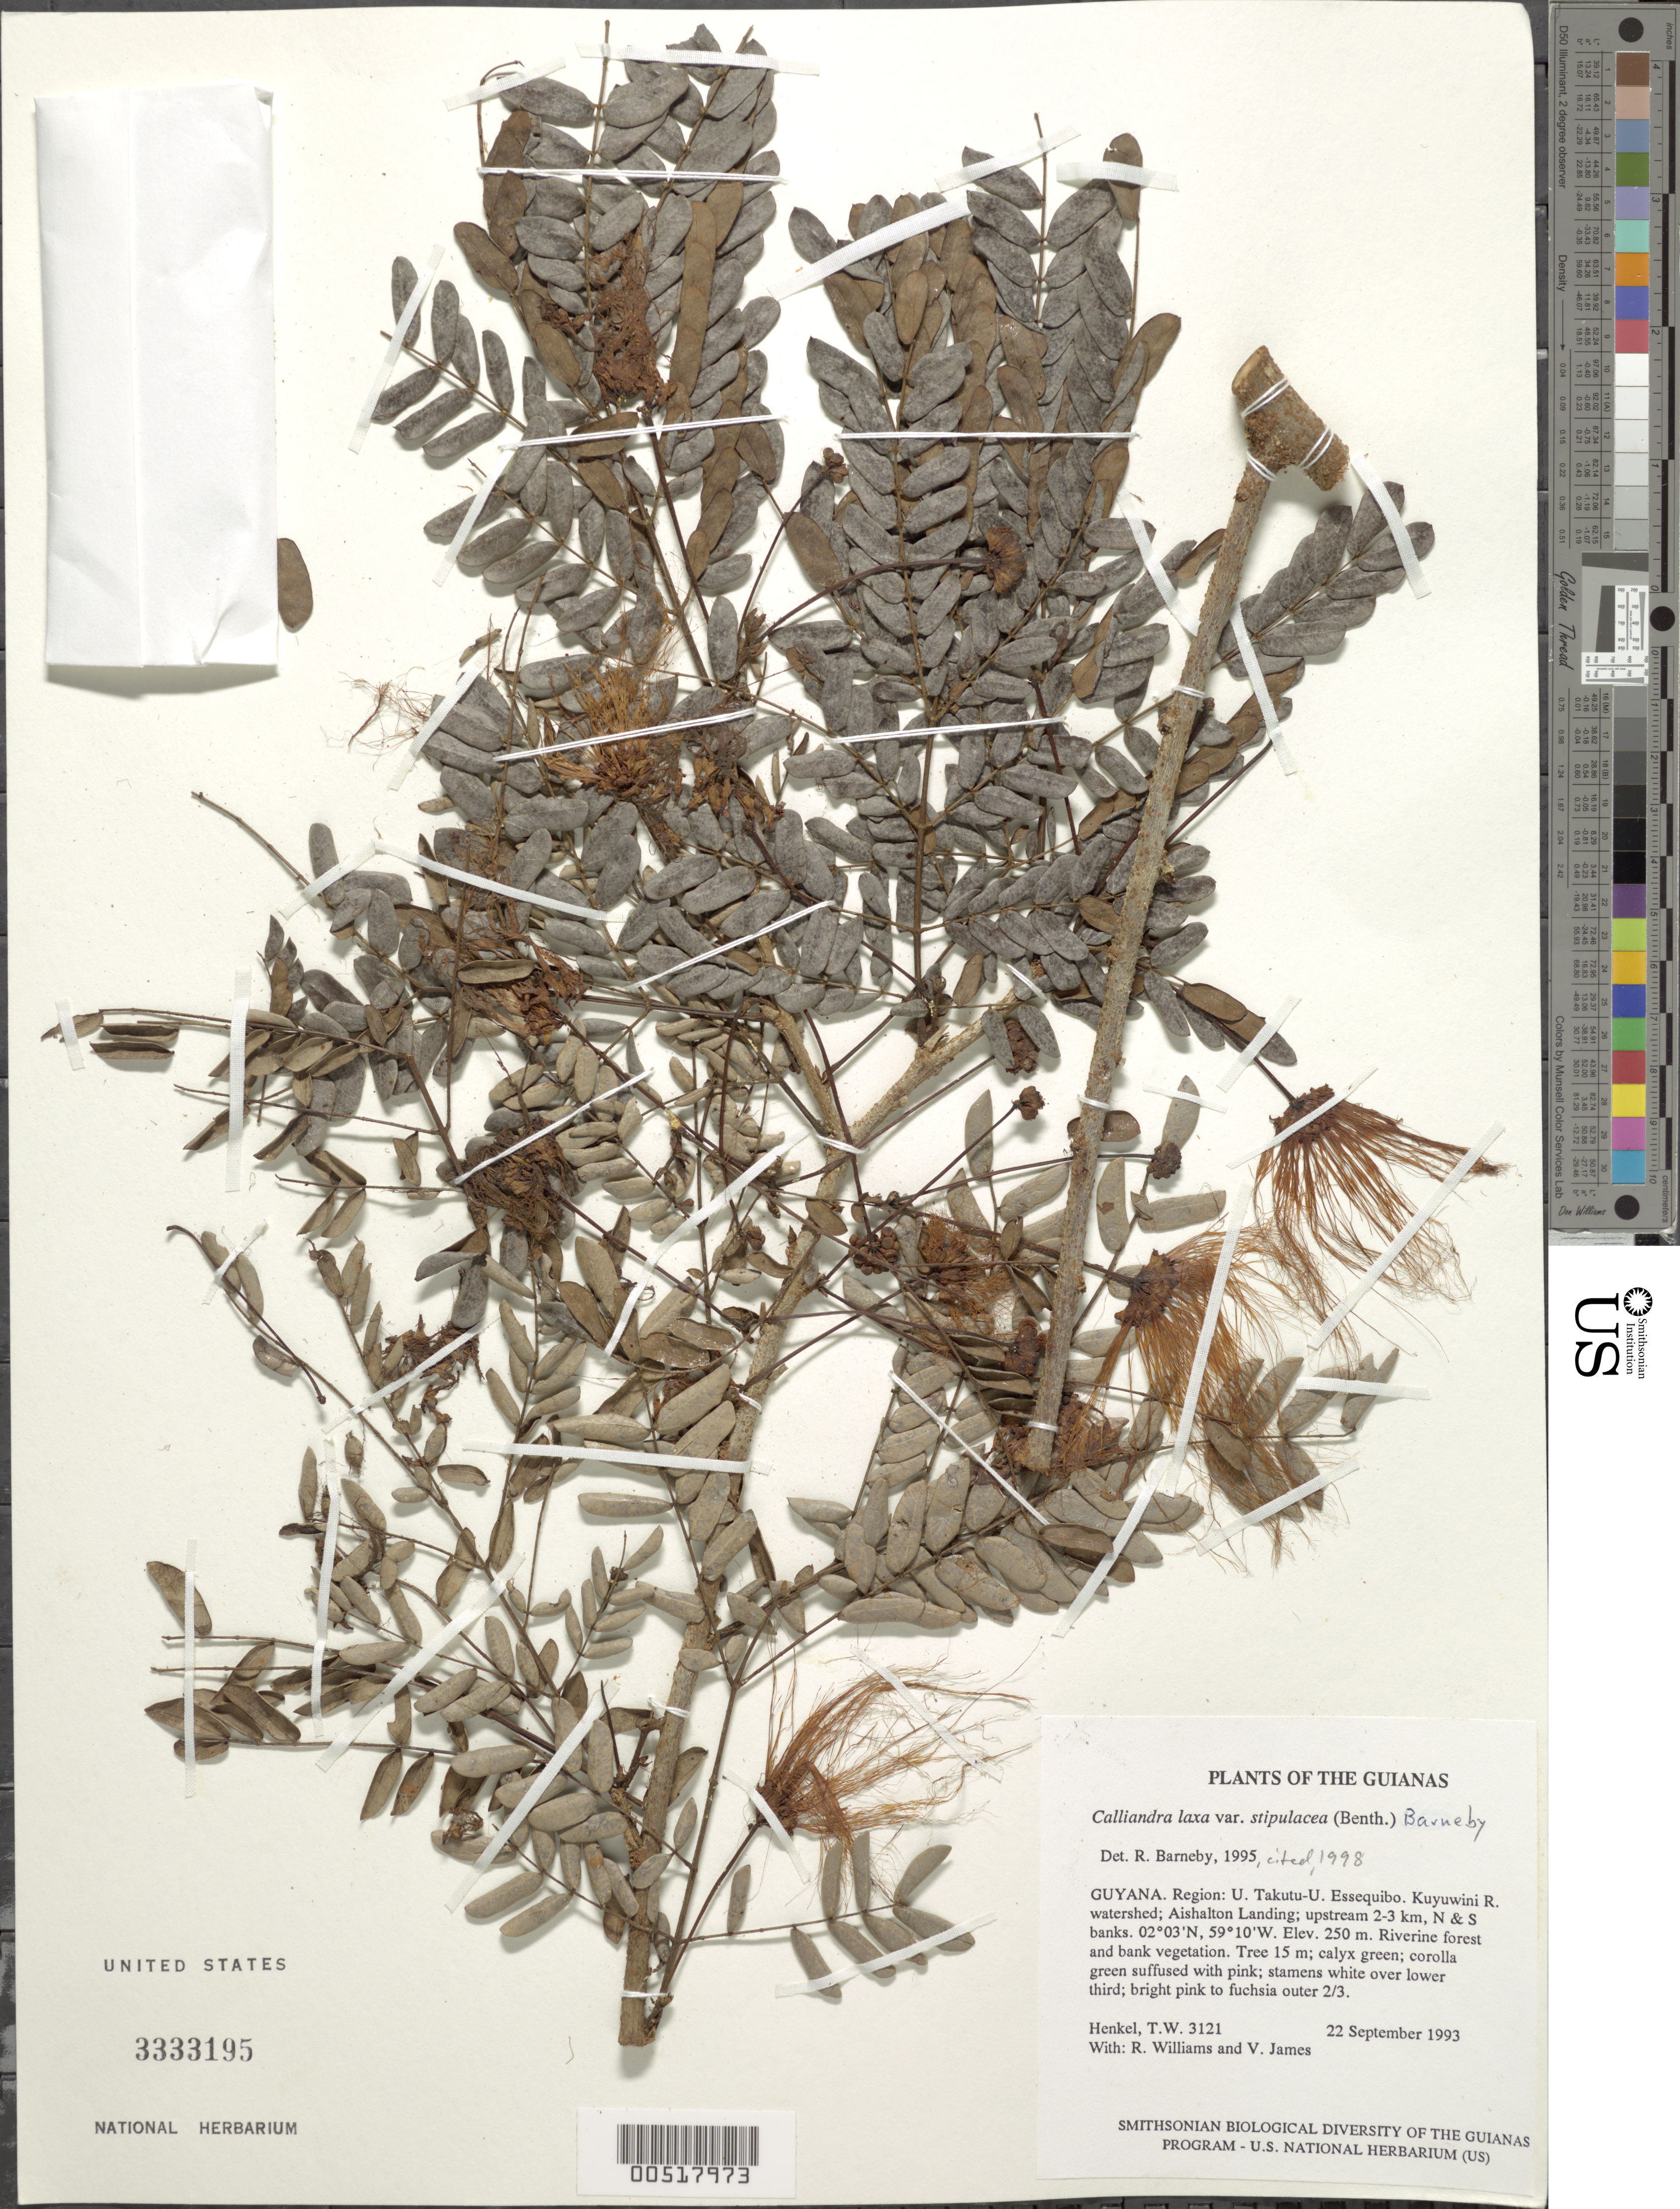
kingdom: Plantae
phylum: Tracheophyta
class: Magnoliopsida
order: Fabales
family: Fabaceae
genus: Calliandra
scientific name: Calliandra laxa var. stipulacea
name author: (Benth.) Barneby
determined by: Barneby, Rupert C., (NY)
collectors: T. Henkel, R. Williams & V. James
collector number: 3121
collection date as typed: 22 September 1993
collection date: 1993-09-22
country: Guyana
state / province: U. Takutu-U. Essequibo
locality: Kuyuwini R. watershed; Aishalton Landing; upstream 2-3 km, N & S banks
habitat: Riverine forest and bank vegetation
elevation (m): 250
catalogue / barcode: US 3333195